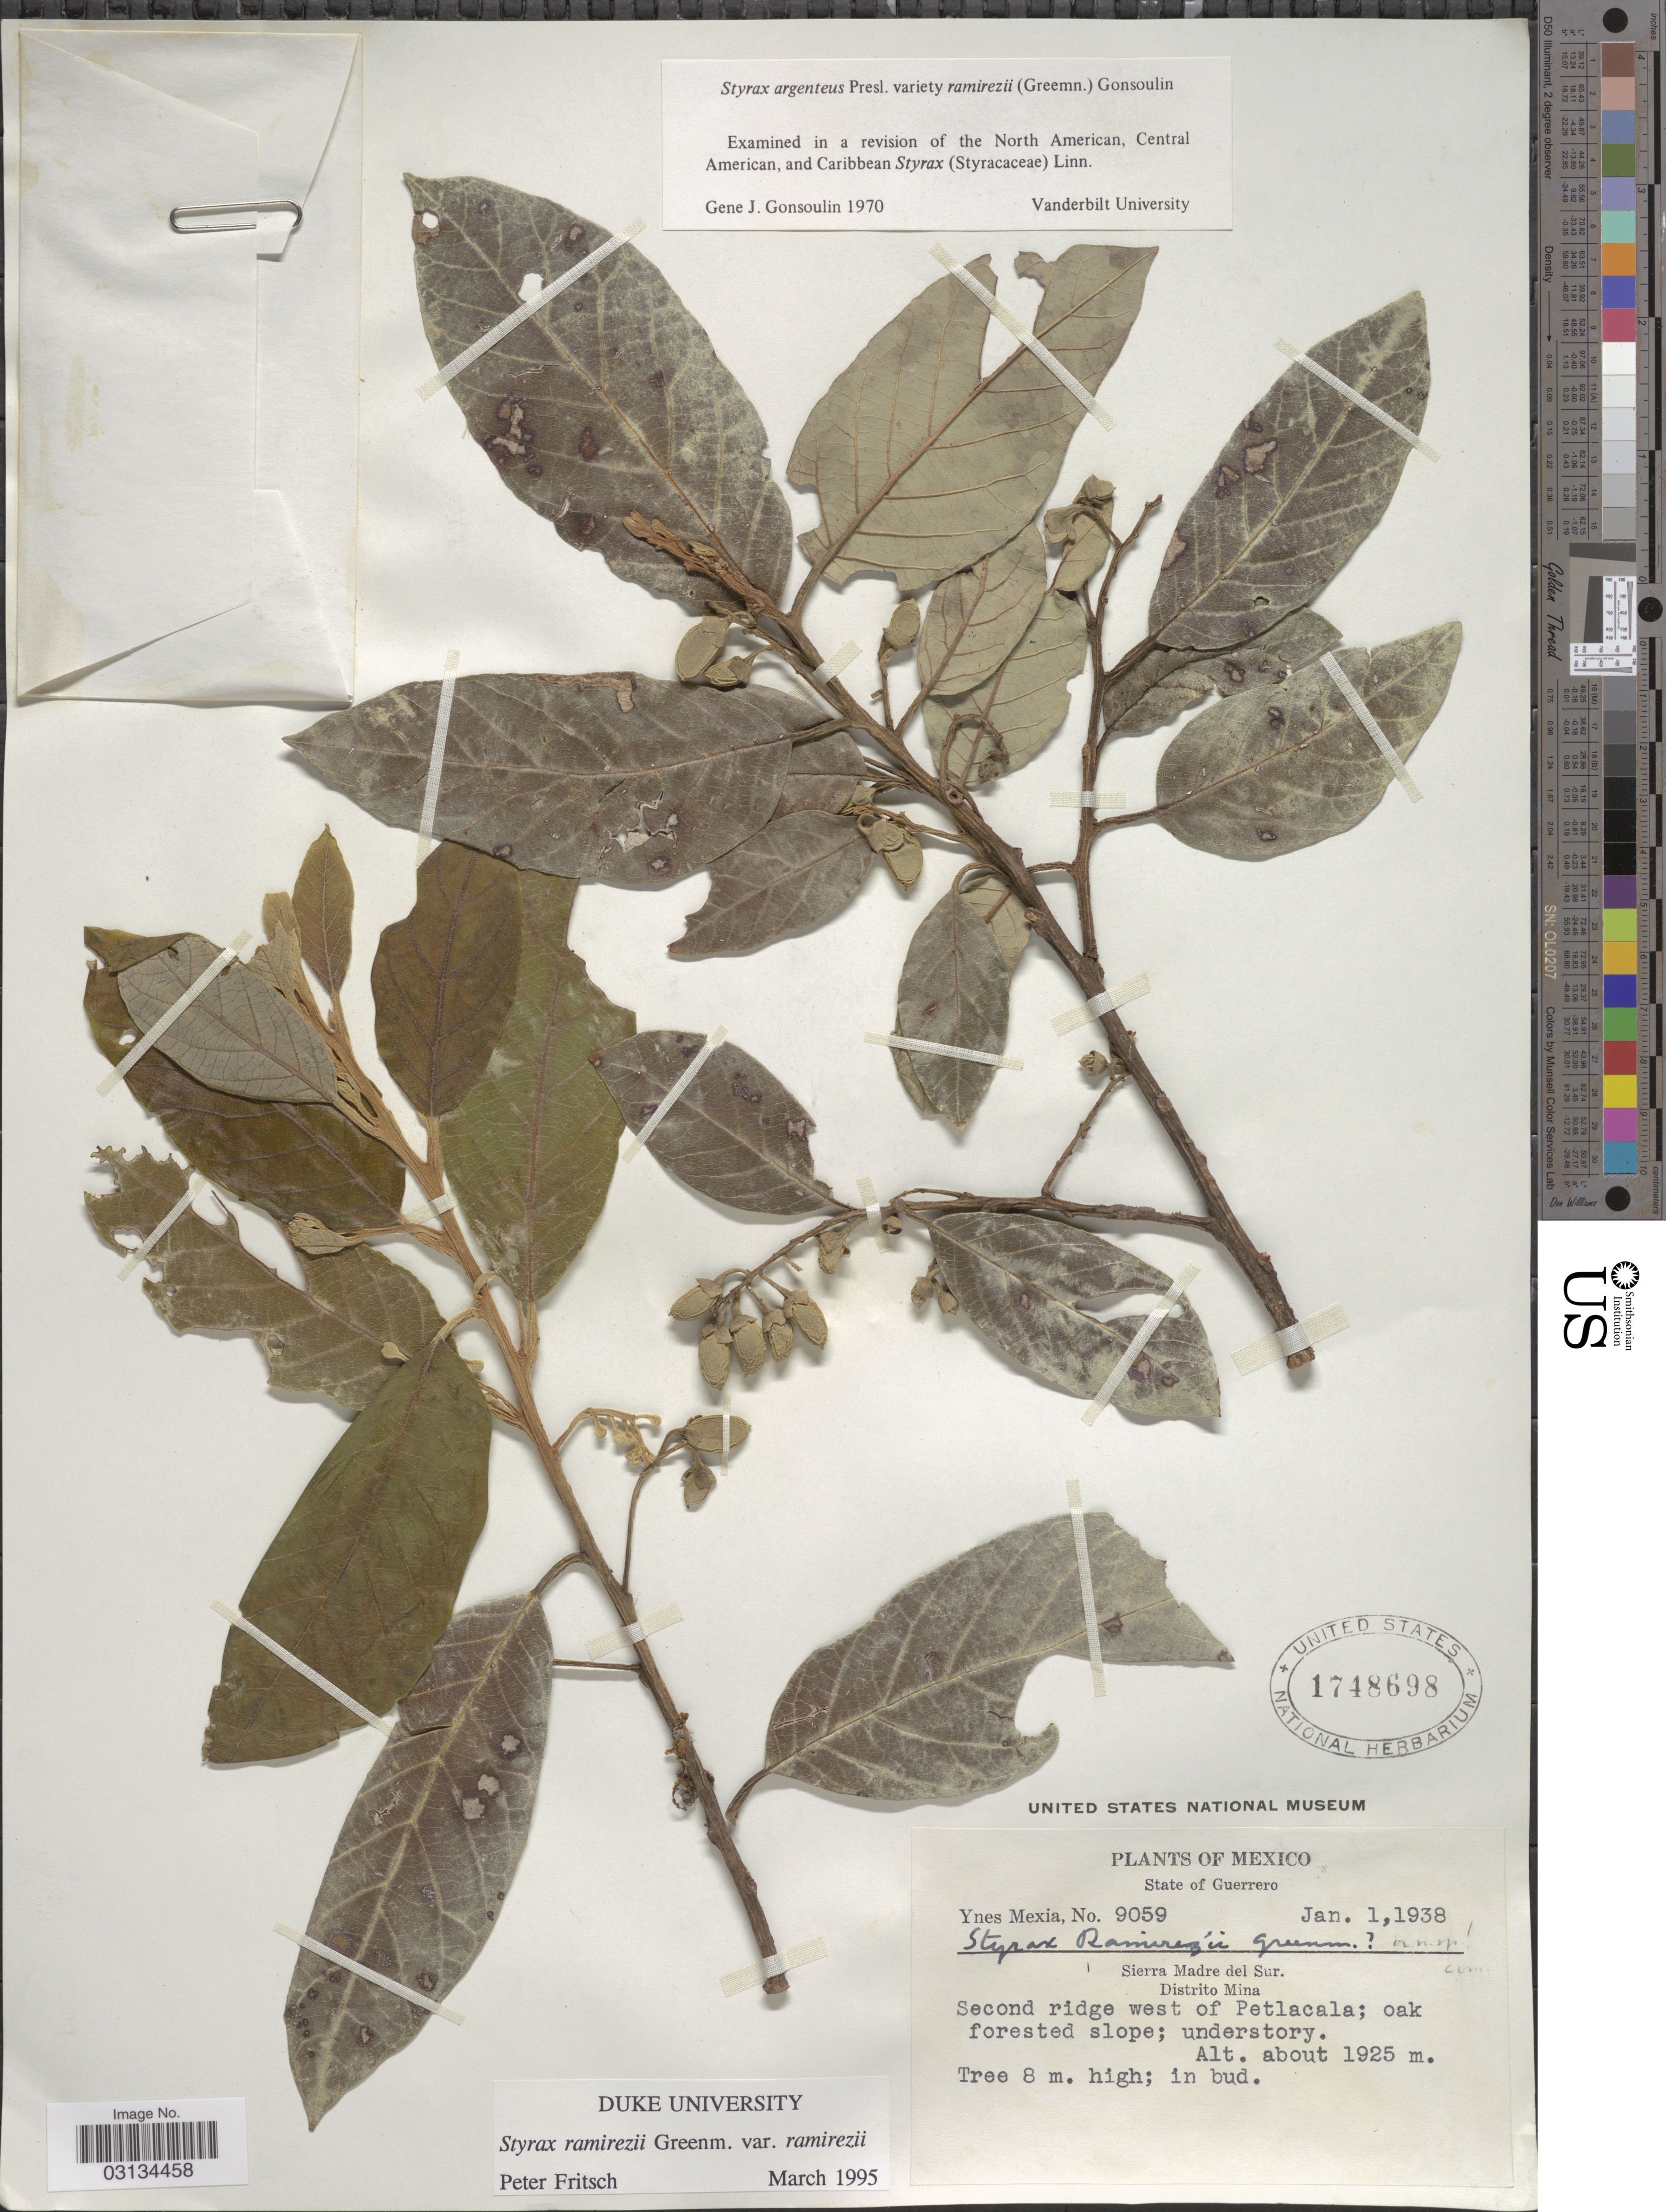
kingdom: Plantae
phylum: Tracheophyta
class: Magnoliopsida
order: Ericales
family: Styracaceae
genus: Styrax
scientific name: Styrax ramirezii var. ramirezii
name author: Greenm.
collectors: Y. Mexia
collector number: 9059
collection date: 1938-01-01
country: Mexico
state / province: Guerrero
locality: Sierra Madre del Sur. Distrito Mina. Second ridge west of Petlacala.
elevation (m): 1925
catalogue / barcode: US 1748698